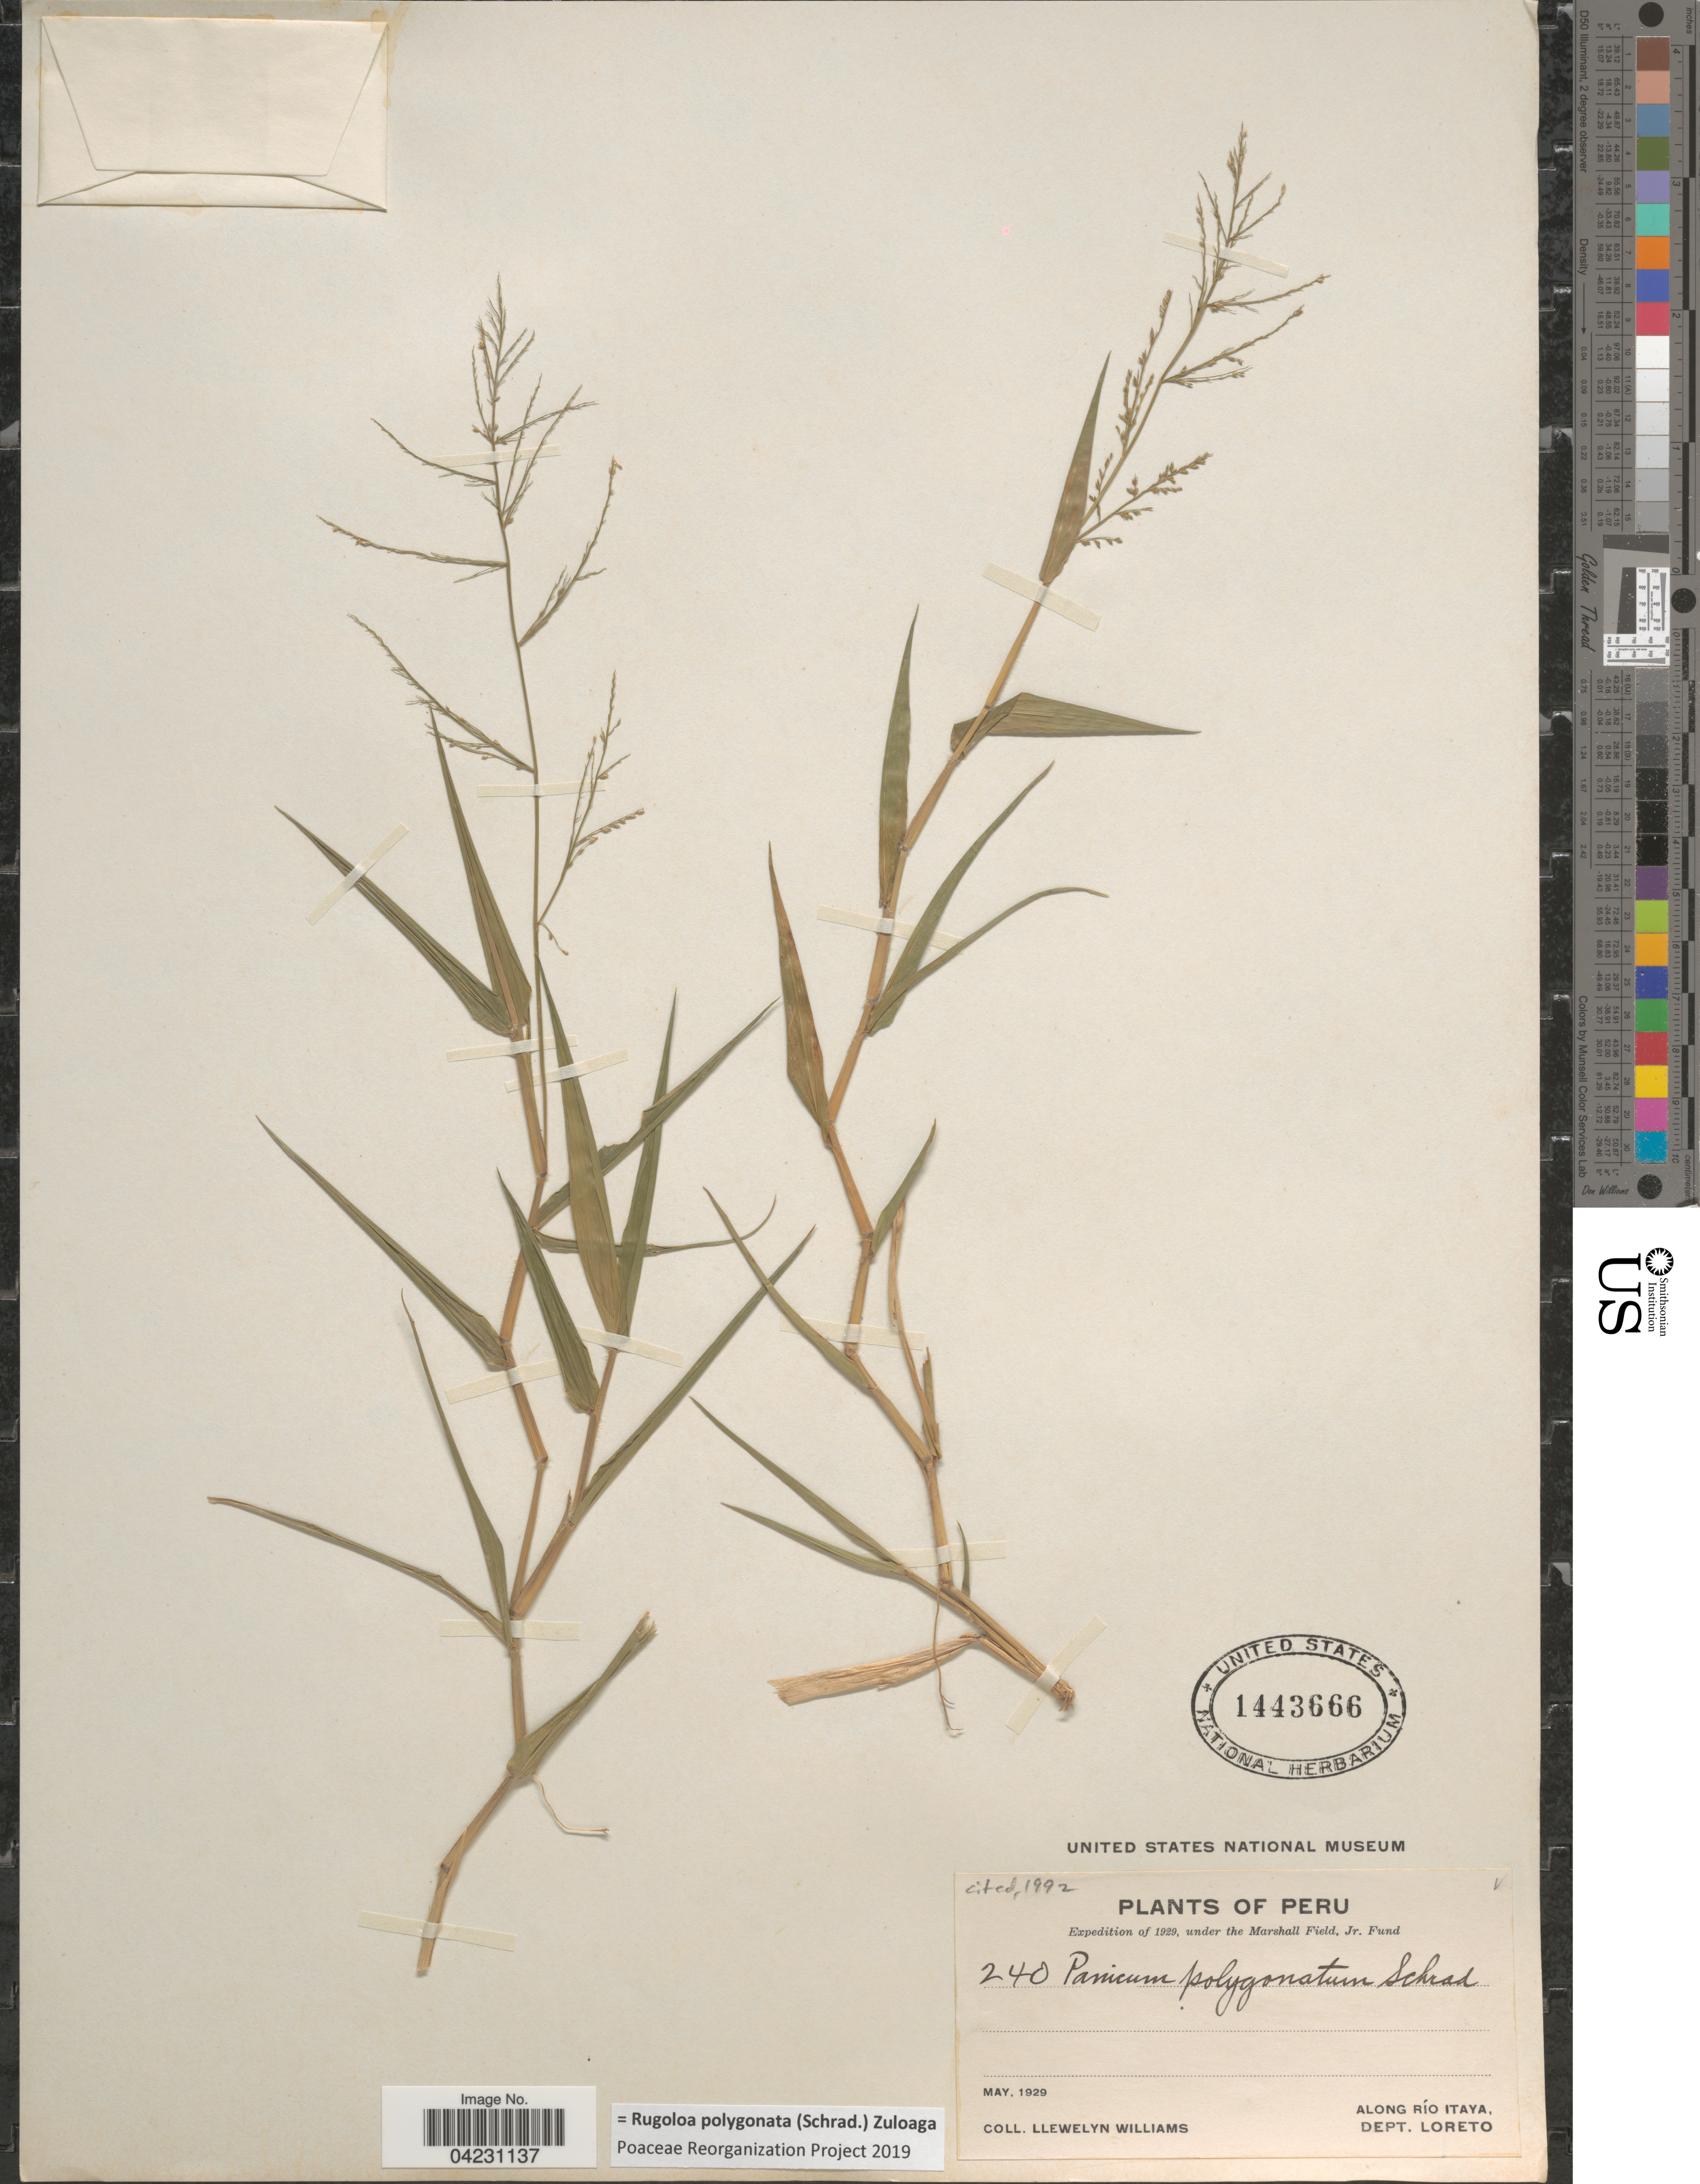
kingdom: Plantae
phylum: Tracheophyta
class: Liliopsida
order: Poales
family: Poaceae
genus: Rugoloa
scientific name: Rugoloa polygonata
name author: (Schrad.) Zuloaga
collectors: Ll. Williams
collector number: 240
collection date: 1929-05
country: Peru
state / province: Loreto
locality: Expedition of 1929. Along Río Itaya, Dept. Loreto.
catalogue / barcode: US 1443666